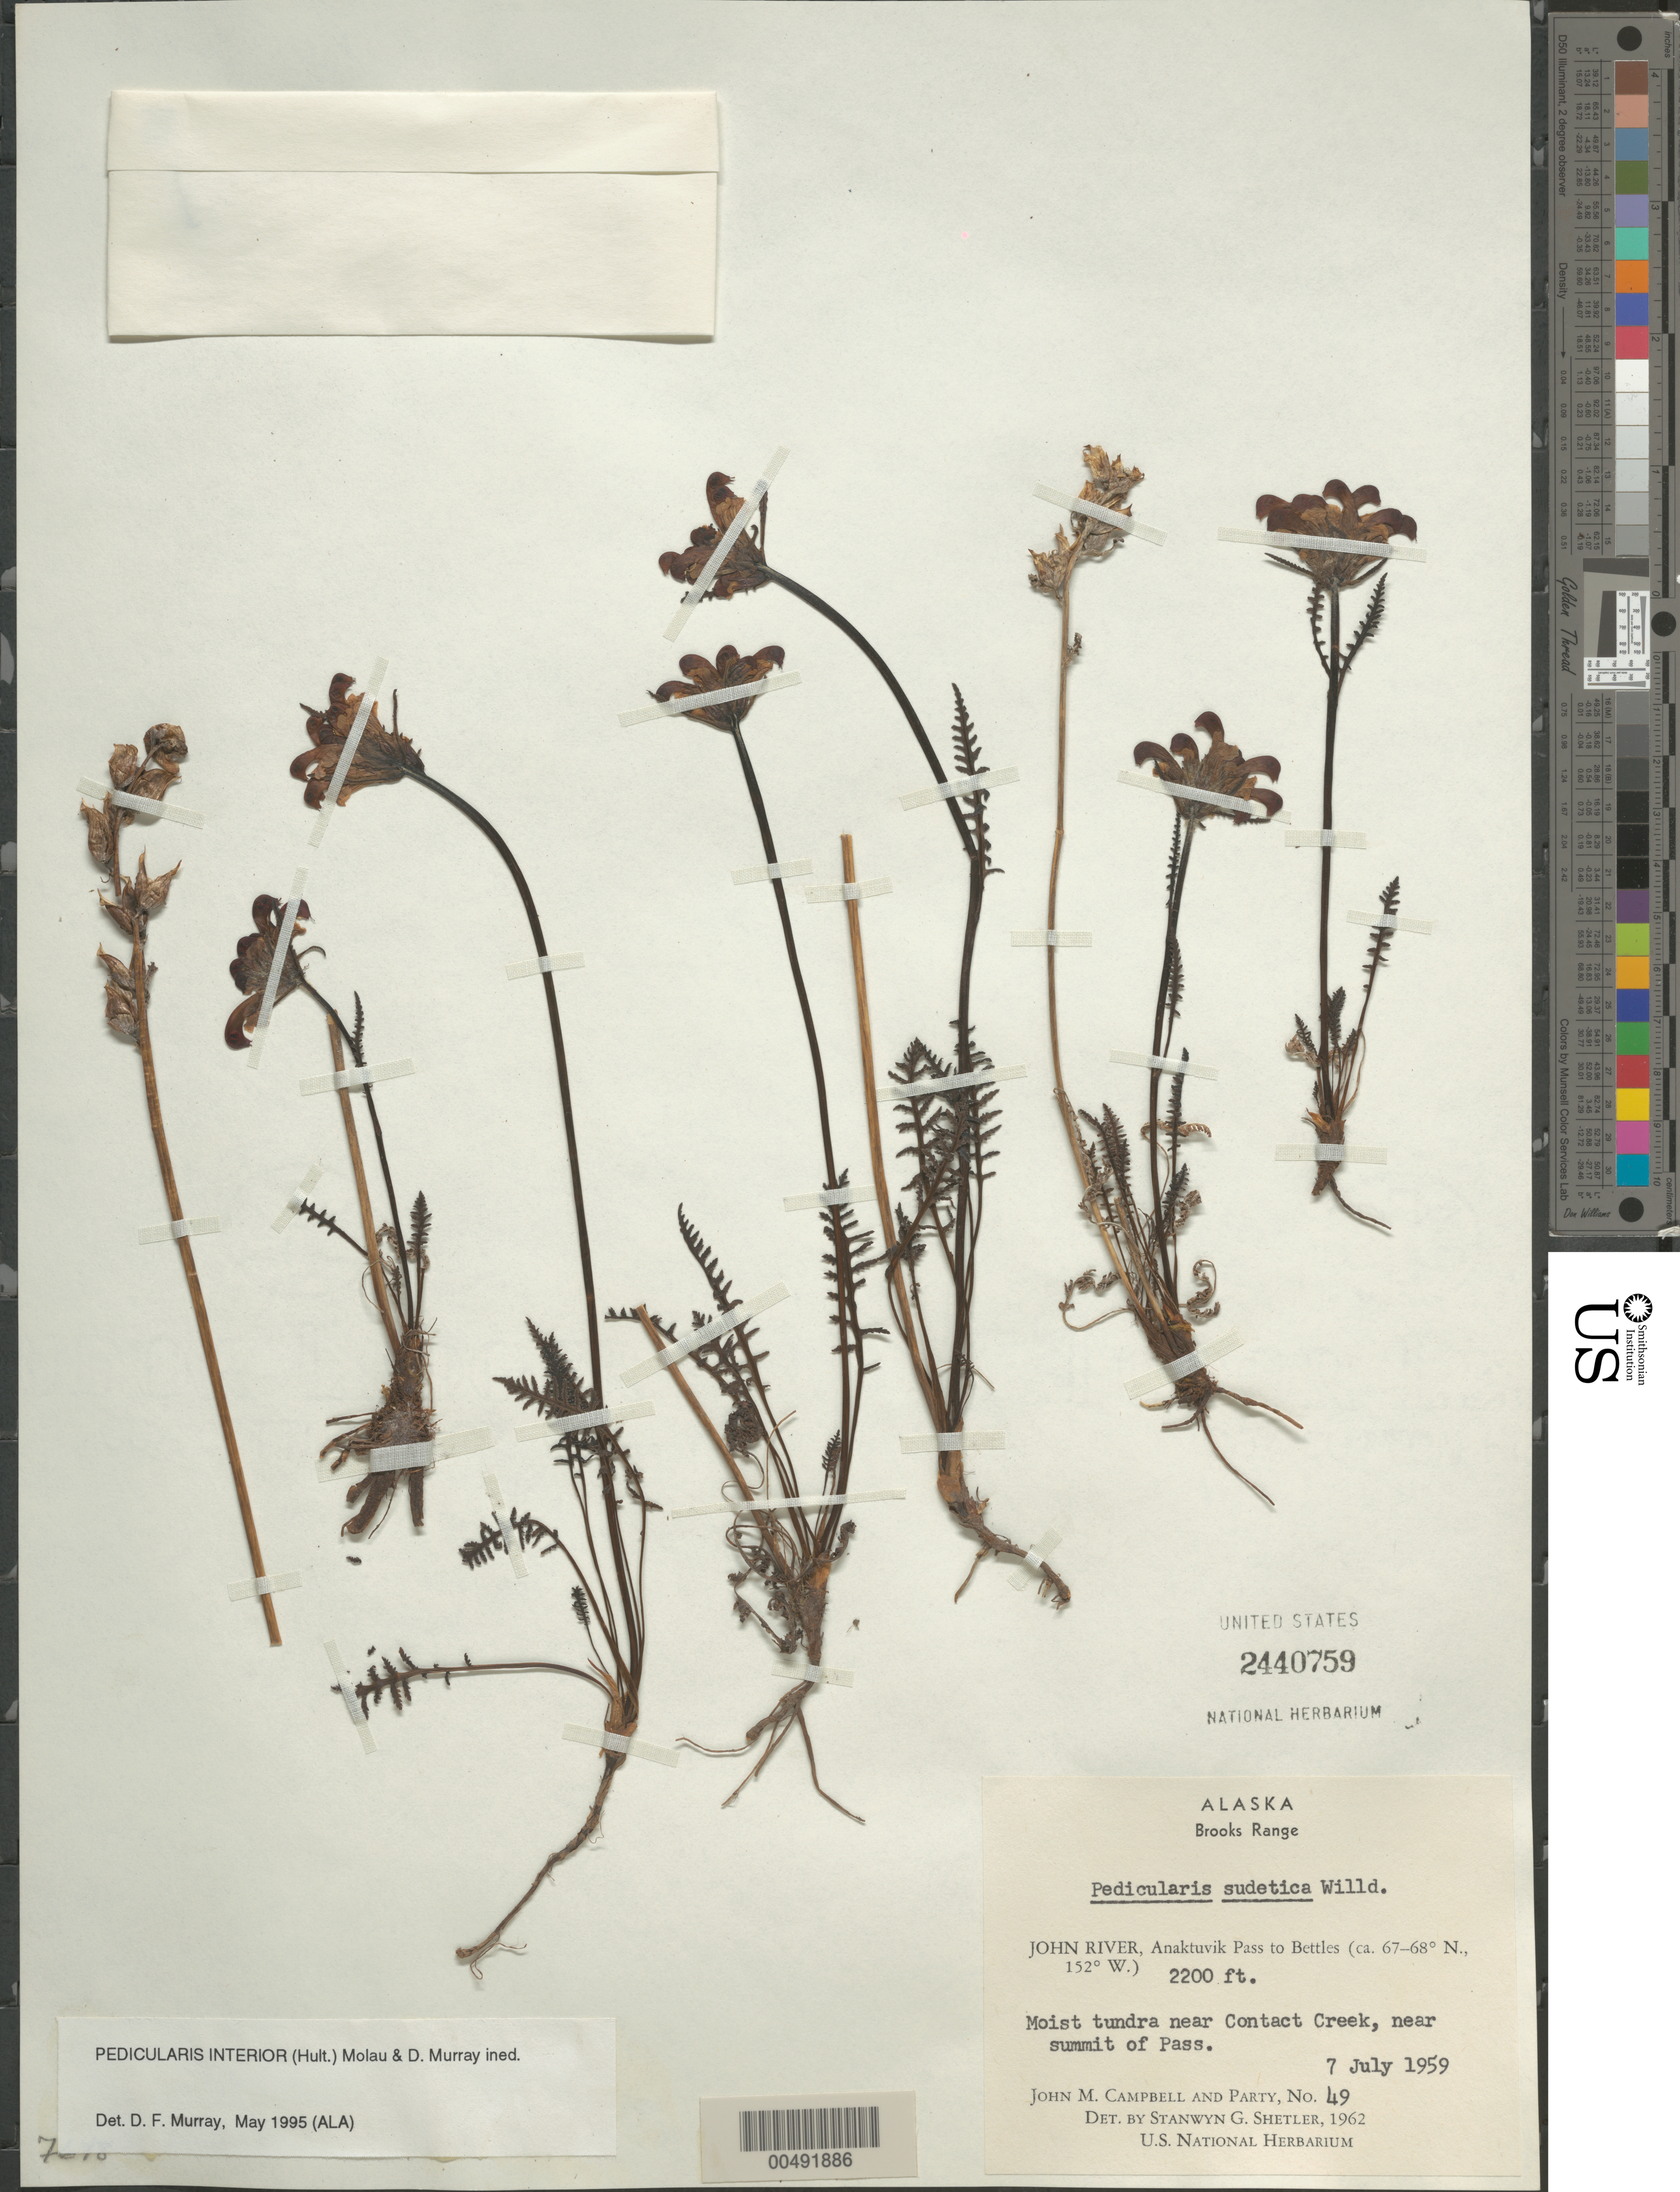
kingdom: Plantae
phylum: Tracheophyta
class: Magnoliopsida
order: Lamiales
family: Orobanchaceae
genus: Pedicularis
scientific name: Pedicularis sudetica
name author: Willd.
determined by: Shetler, Stanwyn G., (US), NMNH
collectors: J. M. Campbell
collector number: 49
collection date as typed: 07 Jul 1959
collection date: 1959-07-07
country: United States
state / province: Alaska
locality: Brooks Range, John River, near summit of Anaktuvuk Pass, near Contact Creek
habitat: moist tundra near creek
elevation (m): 671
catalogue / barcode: US 2440759